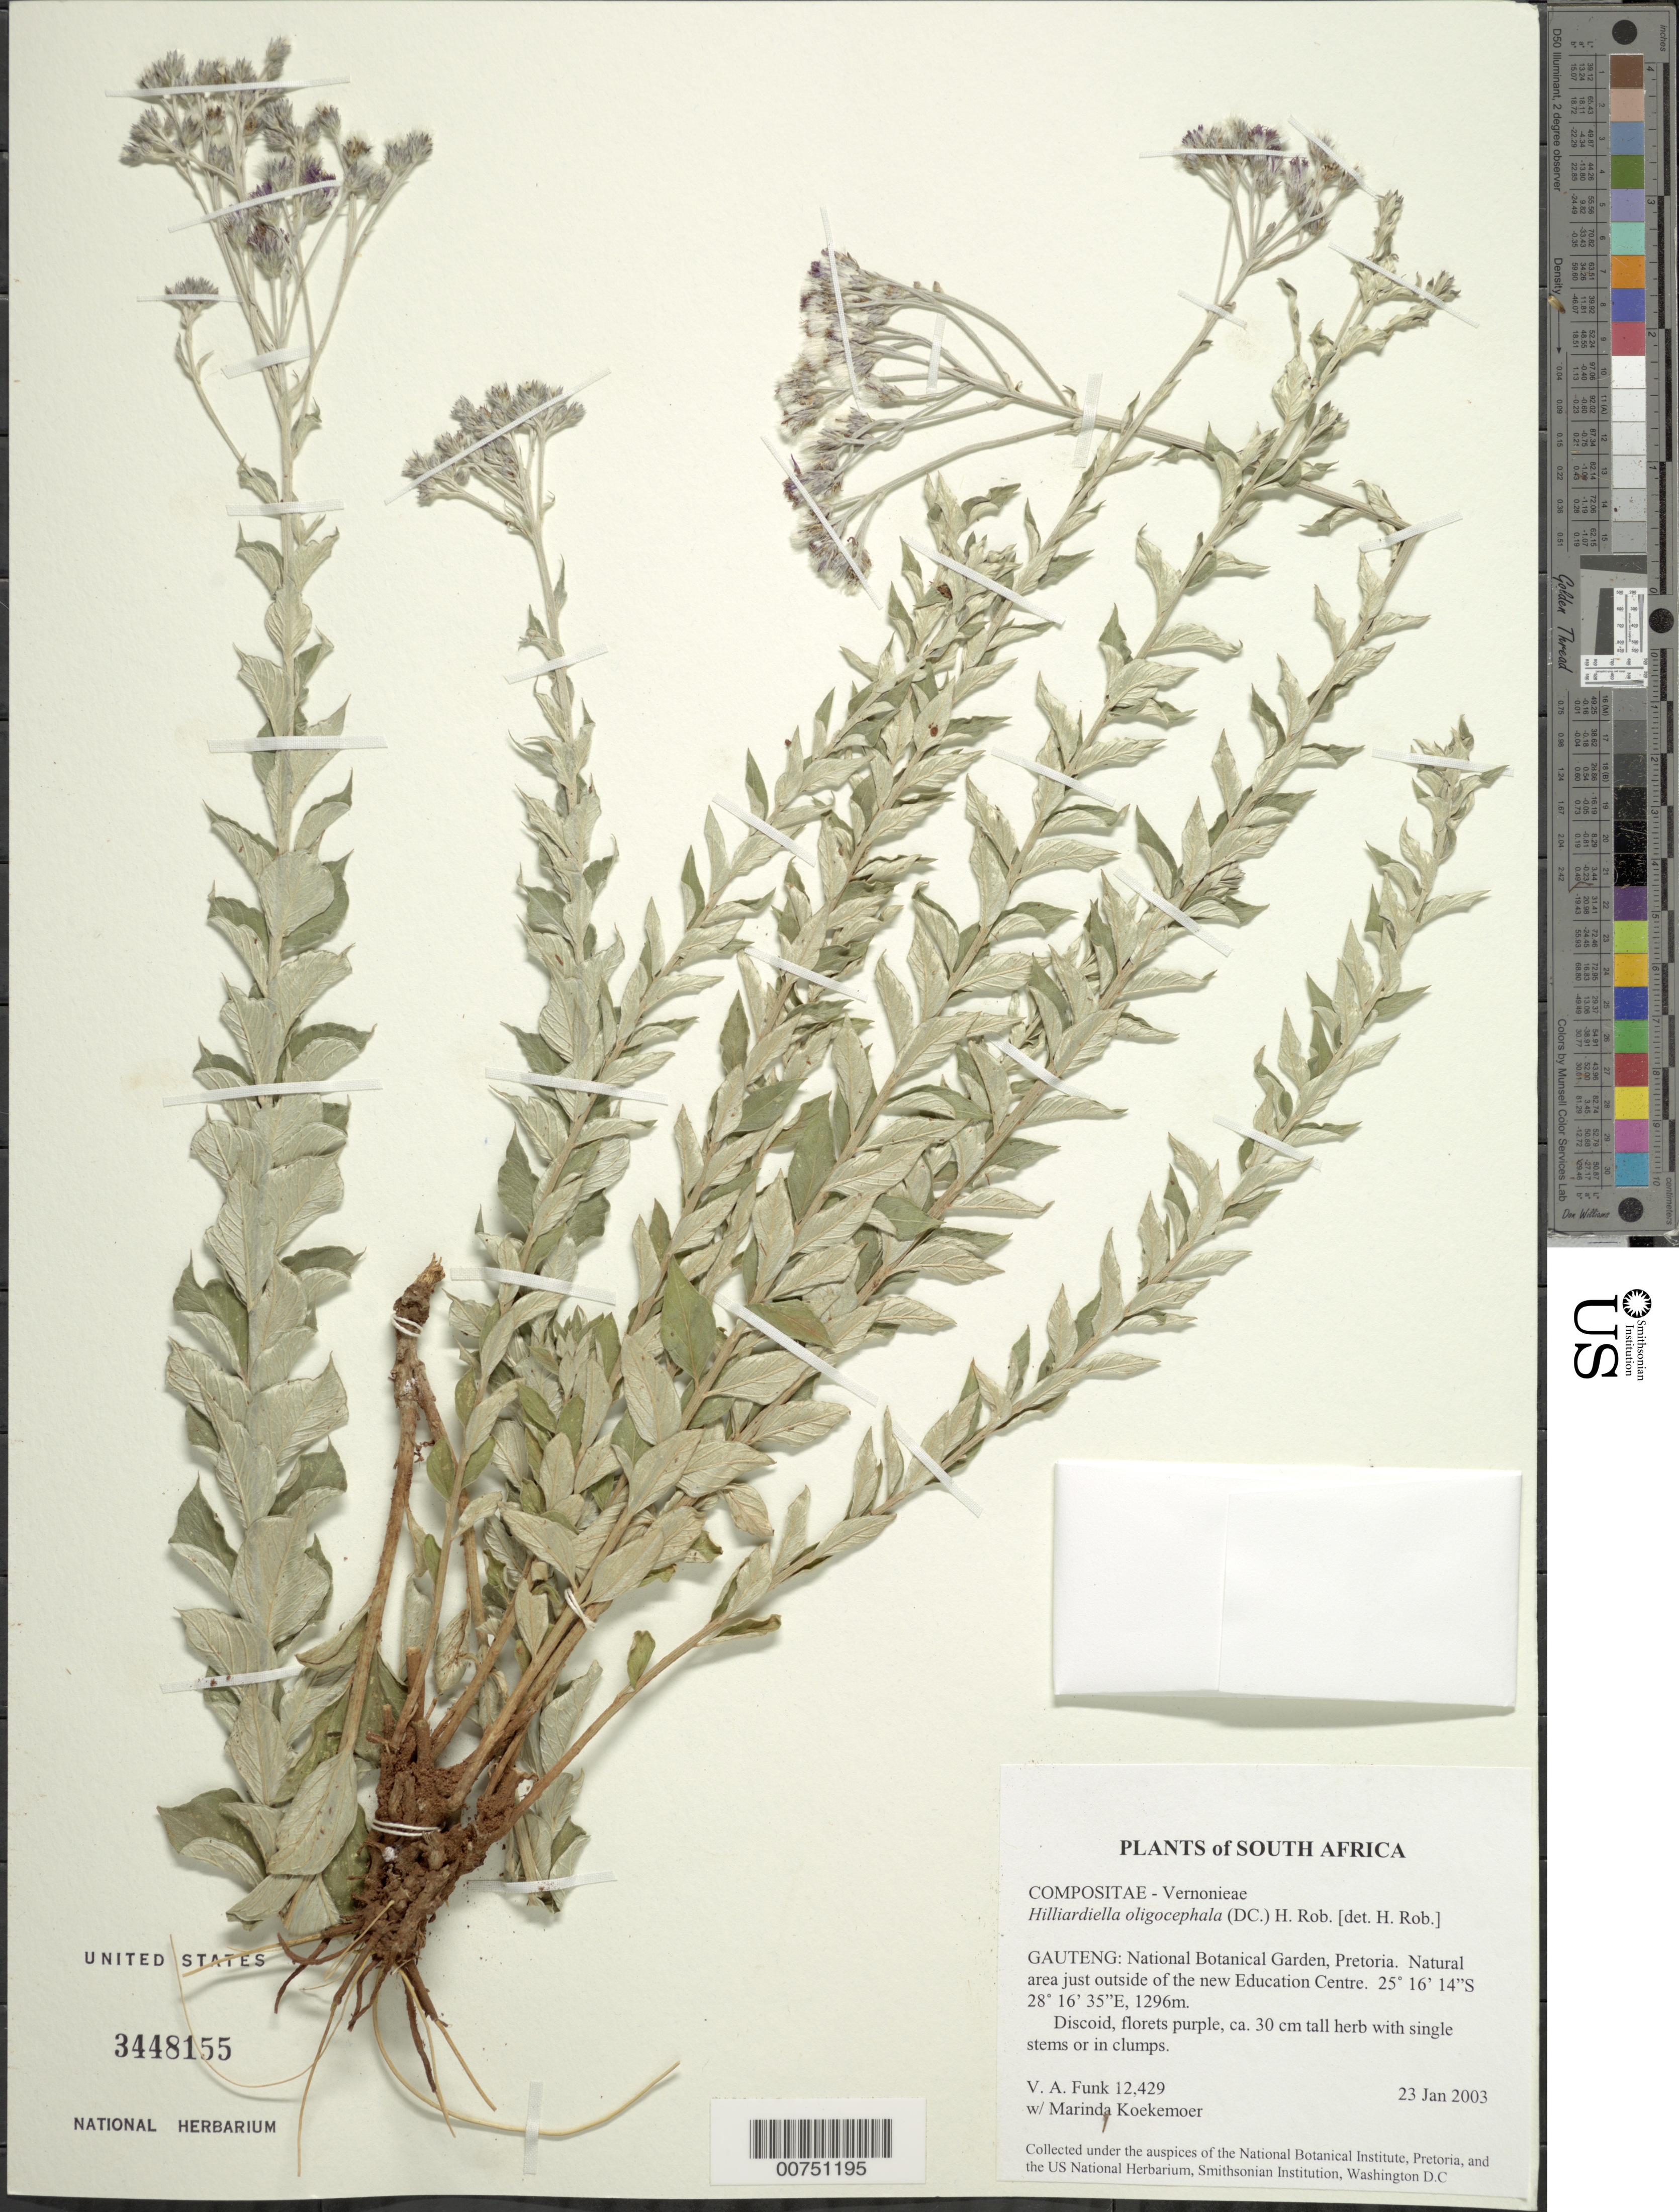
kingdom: Plantae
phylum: Tracheophyta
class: Magnoliopsida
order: Asterales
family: Asteraceae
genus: Hilliardiella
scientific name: Hilliardiella oligocephala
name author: (DC.) H. Rob.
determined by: Robinson, Harold E., (US)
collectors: V. Funk & M. Koekemoer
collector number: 12429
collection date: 2003-01-23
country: South Africa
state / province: Gauteng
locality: Pretoria, National Botanical Garden, just outside new Education Center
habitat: Natural area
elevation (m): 1296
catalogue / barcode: US 3448155